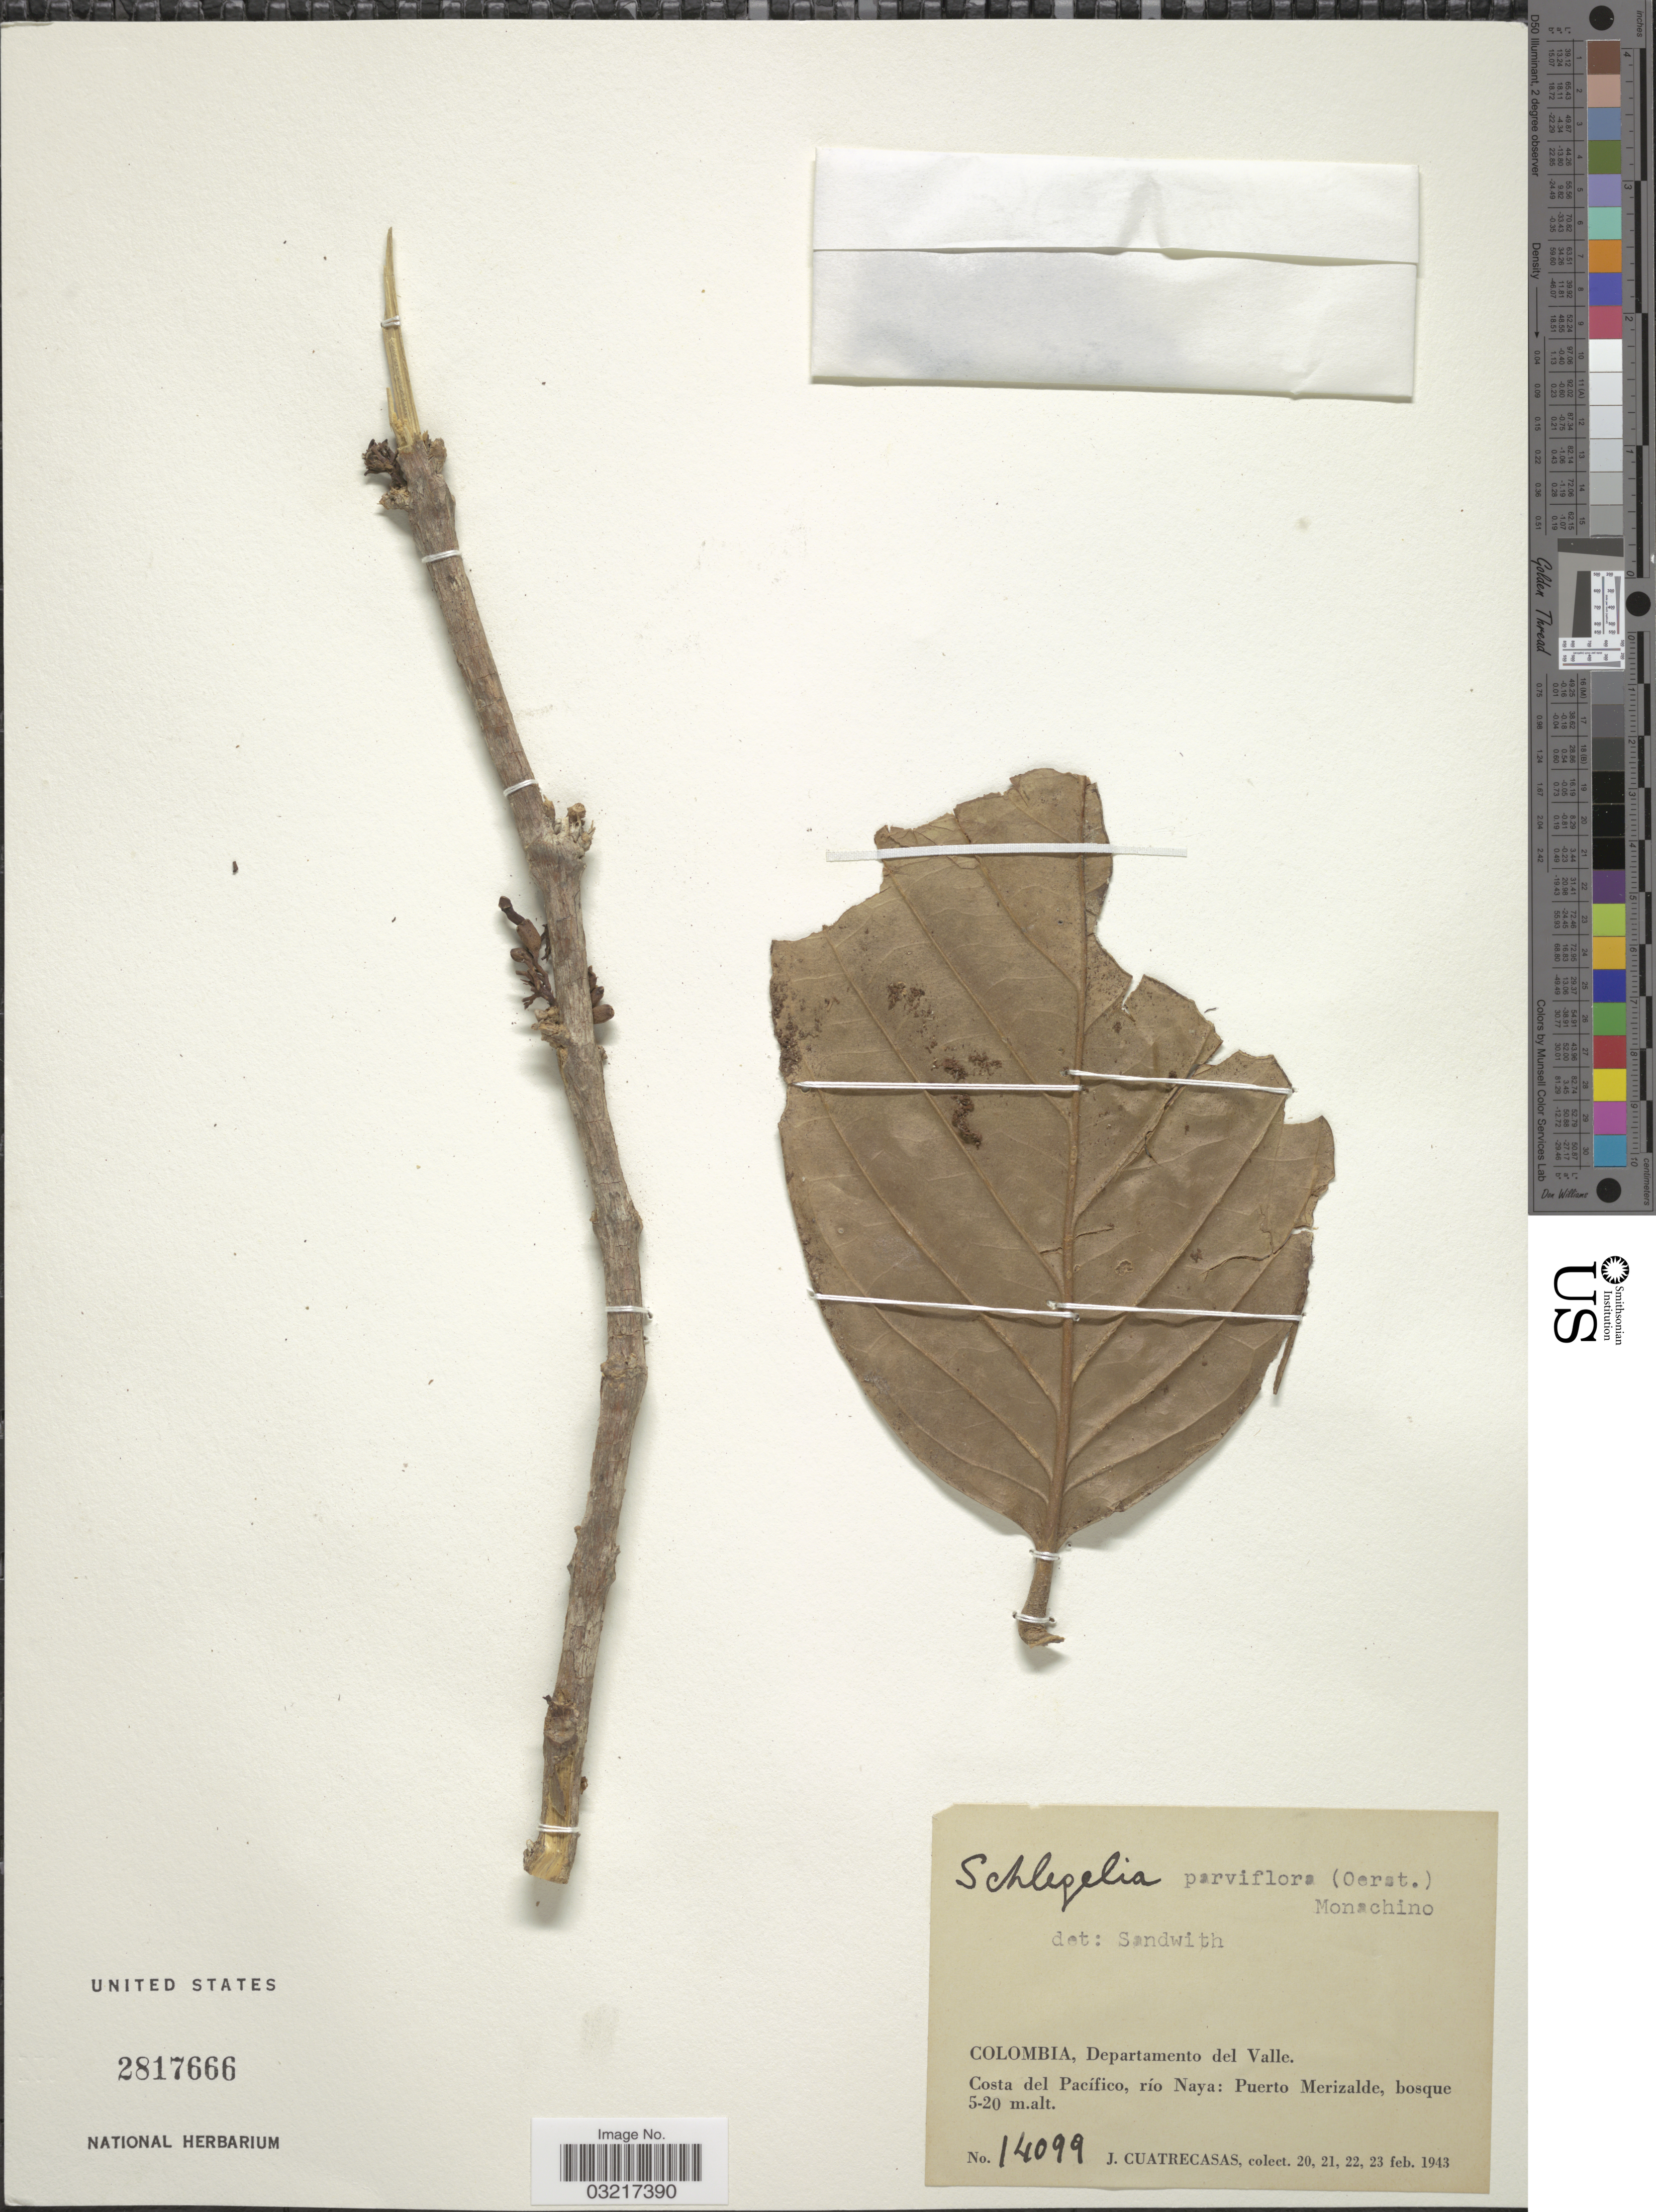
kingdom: Plantae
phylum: Tracheophyta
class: Magnoliopsida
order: Lamiales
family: Schlegeliaceae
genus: Schlegelia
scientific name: Schlegelia parviflora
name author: (Oerst.) Monach.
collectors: J. Cuatrecasas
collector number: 14099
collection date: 1943-02-20/1943-02-23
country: Colombia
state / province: Valle del Cauca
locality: Departamento del Valle. Costa del Pacífico, río Naya: Puerto Merizalde, bosque.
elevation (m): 5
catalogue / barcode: US 2817666